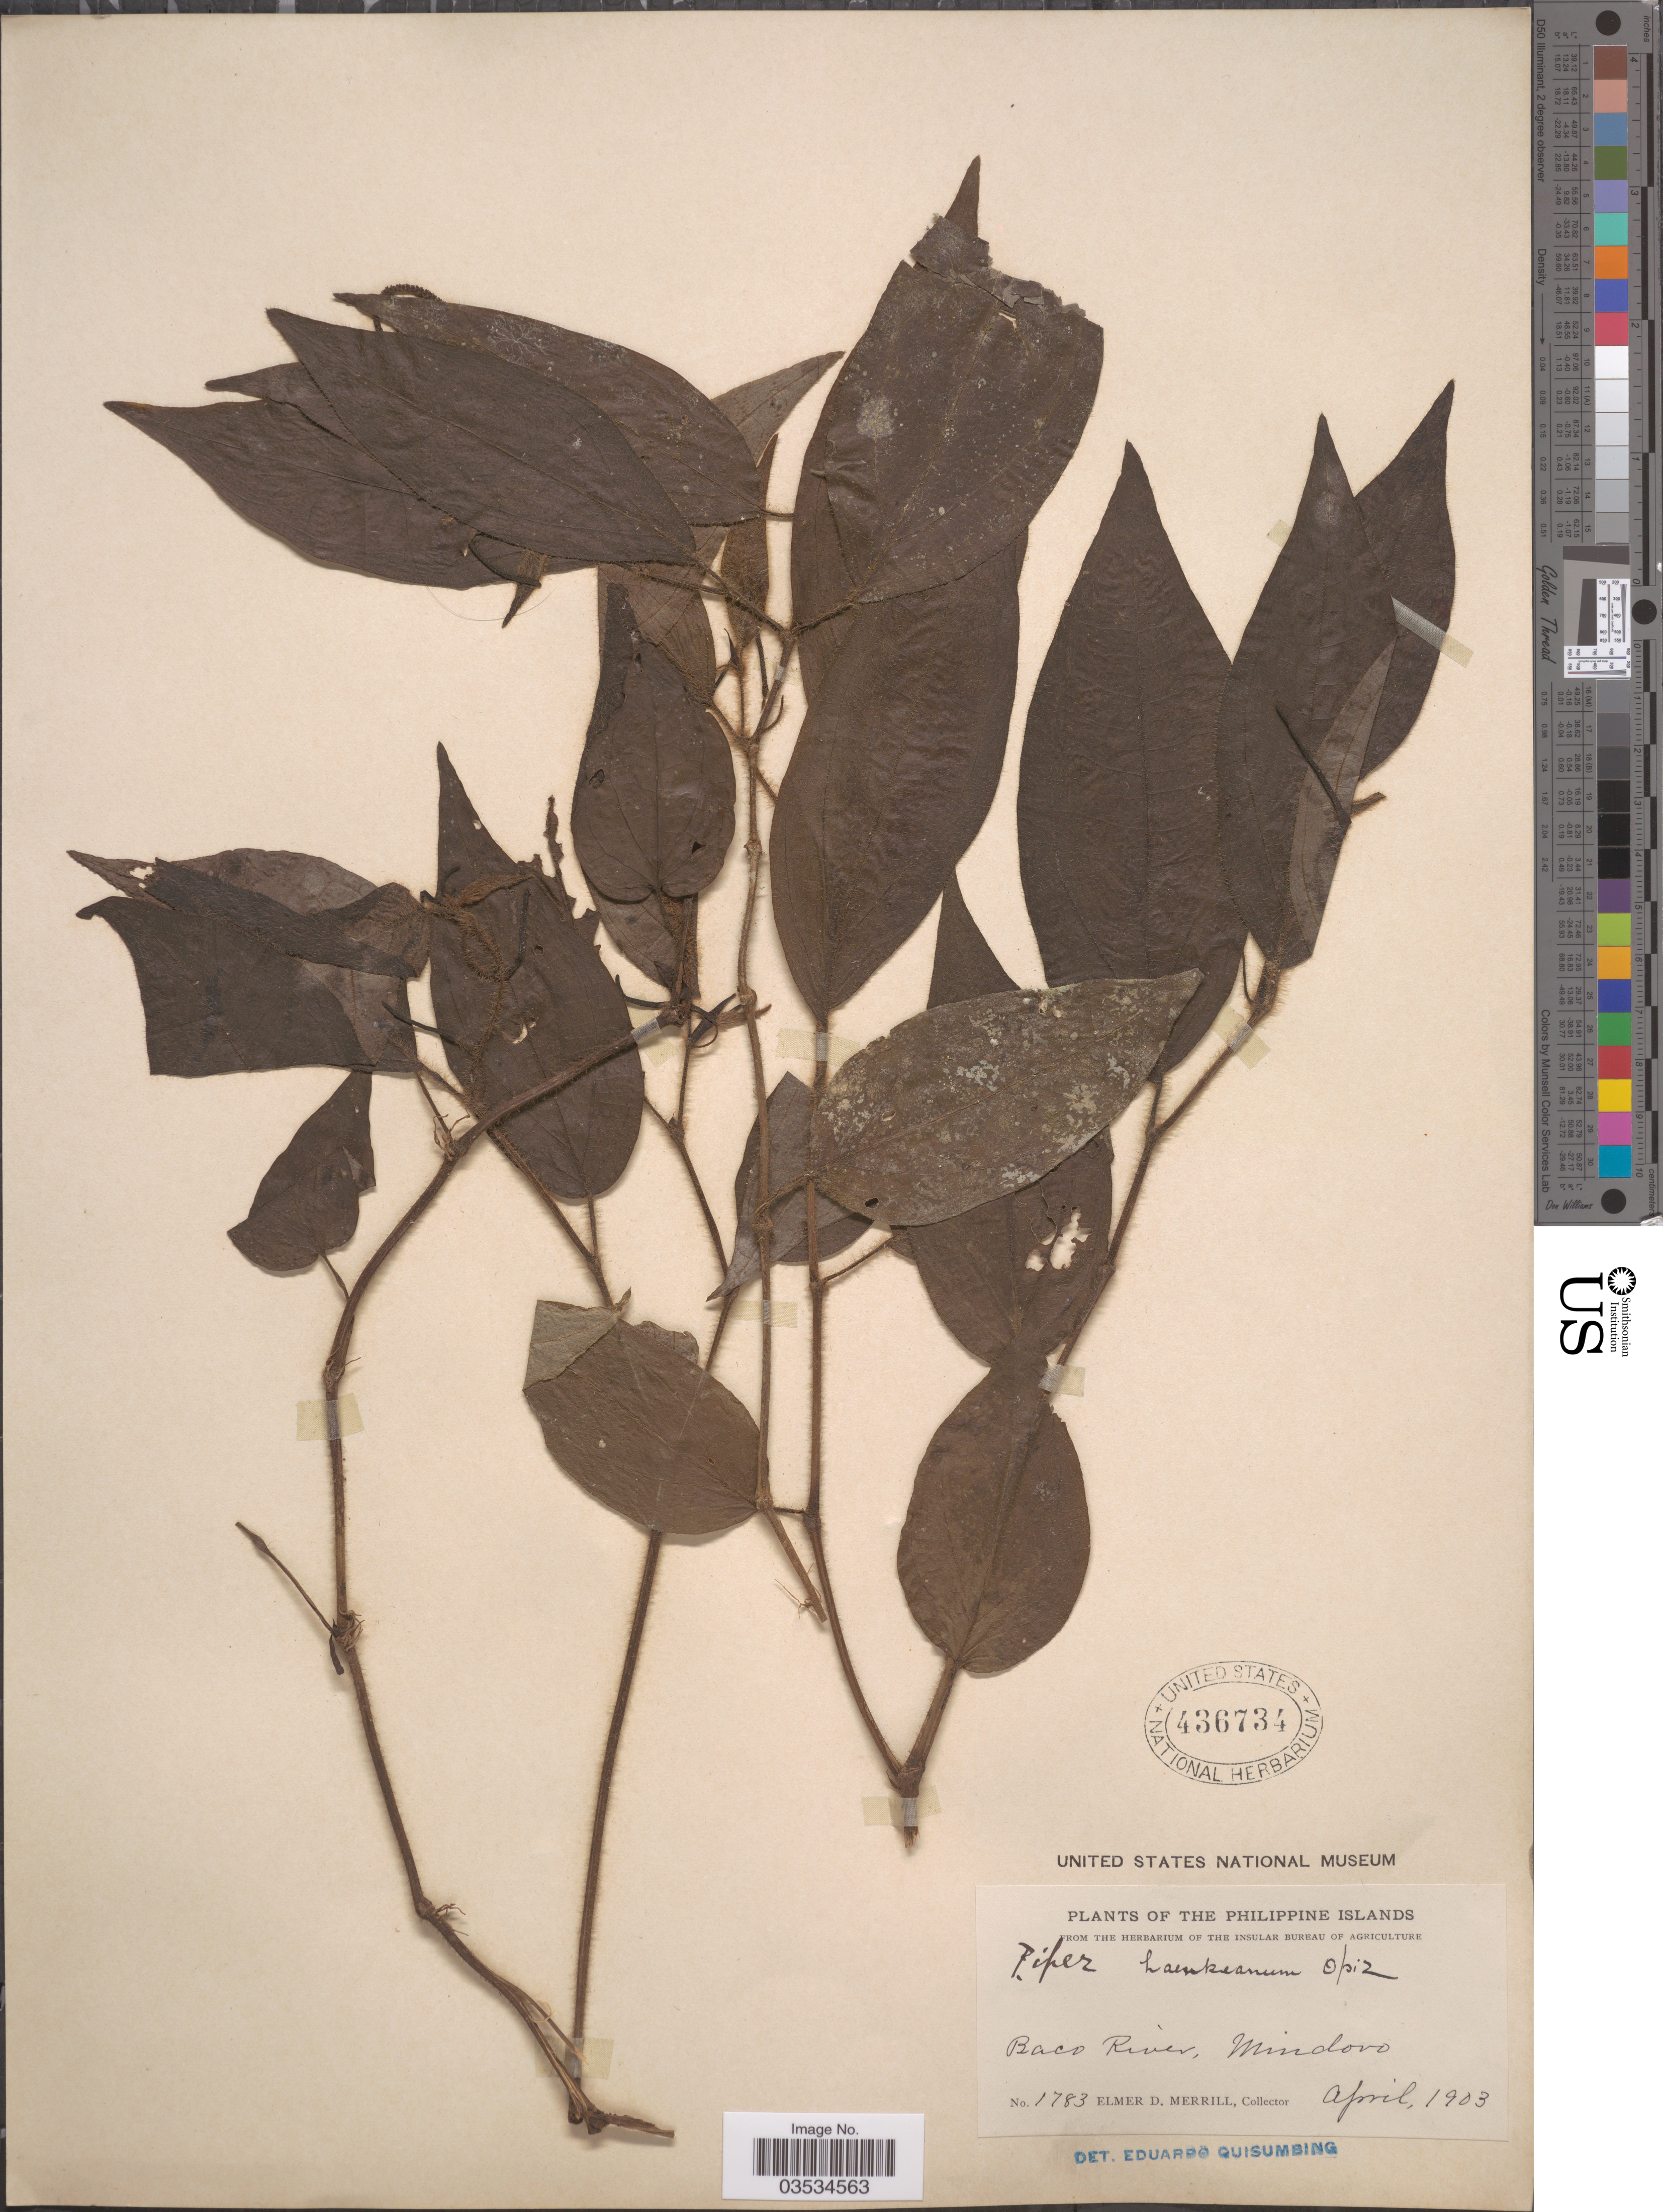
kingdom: Plantae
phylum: Tracheophyta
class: Magnoliopsida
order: Piperales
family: Piperaceae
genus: Piper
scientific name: Piper haenkeanum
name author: Opiz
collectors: E. D. Merrill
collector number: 1783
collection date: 1903-04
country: Philippines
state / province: Mimaropa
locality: The Philippine Islands. Baco River, Mindoro.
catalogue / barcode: US 436734